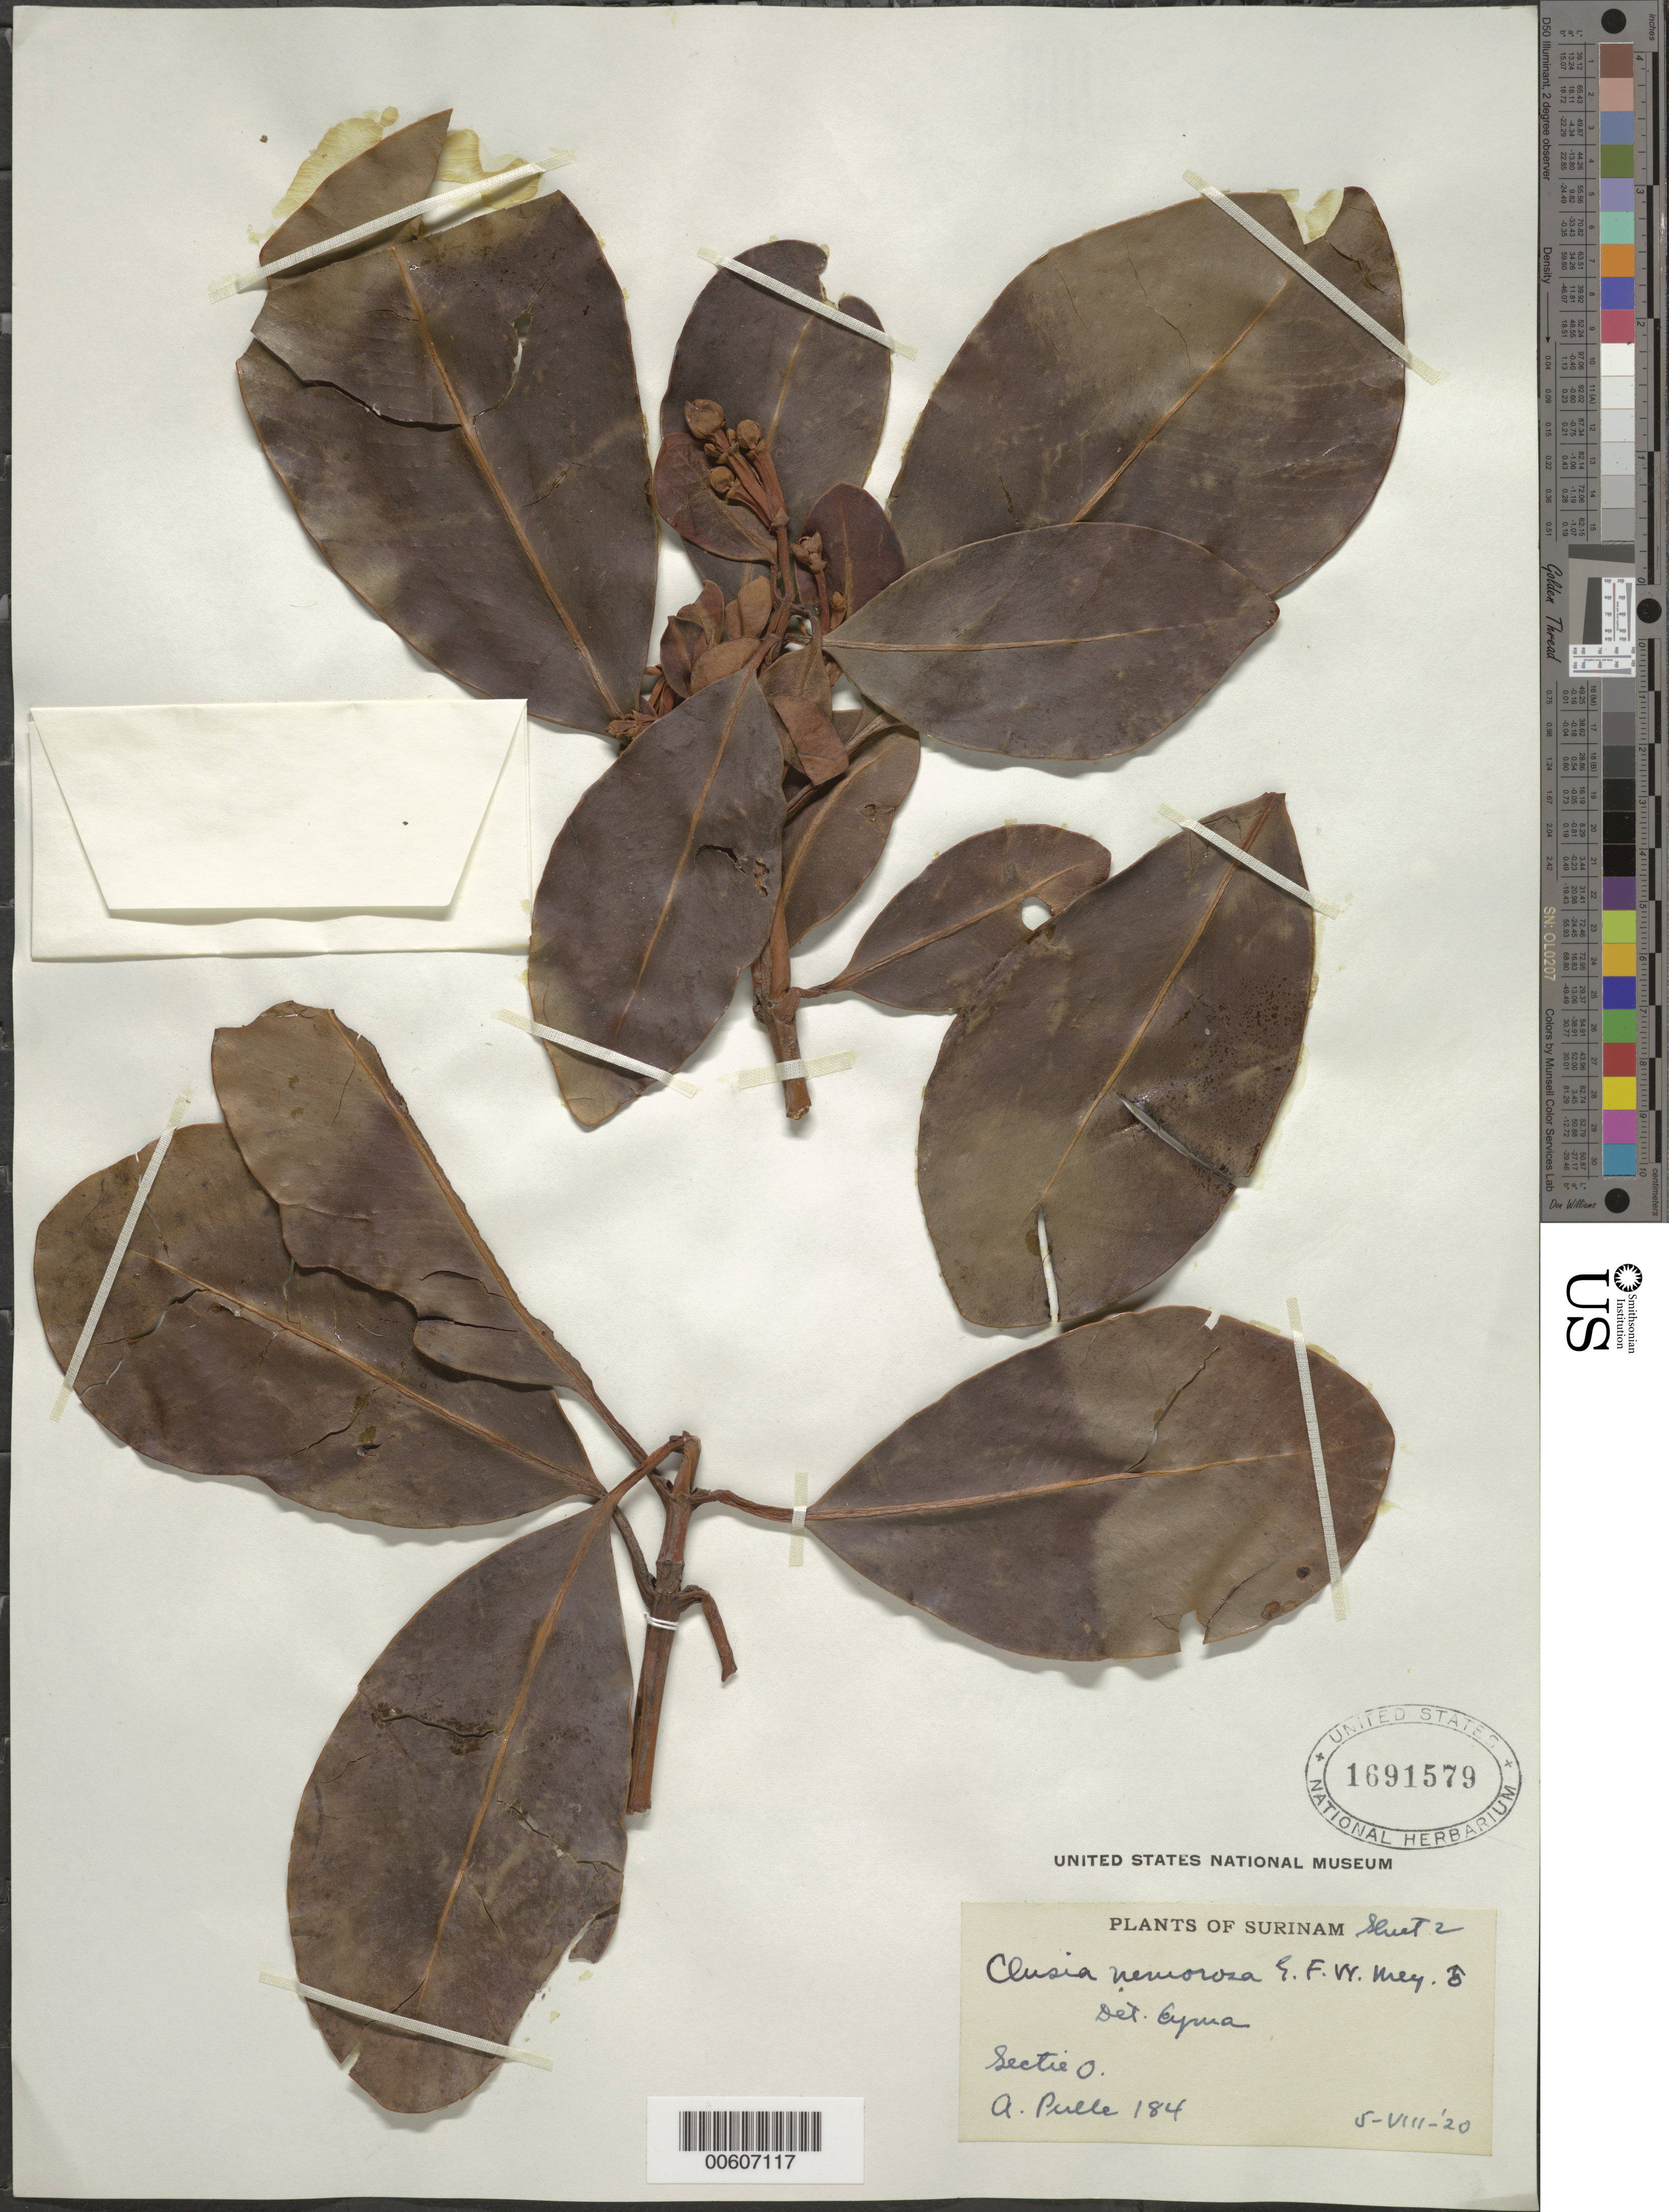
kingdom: Plantae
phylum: Tracheophyta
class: Magnoliopsida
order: Malpighiales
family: Clusiaceae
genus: Clusia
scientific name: Clusia nemorosa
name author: G. Mey.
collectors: A. A. Pulle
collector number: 184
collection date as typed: Transcribed d/m/y: 5/8/20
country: Suriname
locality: Sectie O.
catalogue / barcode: US 1691579